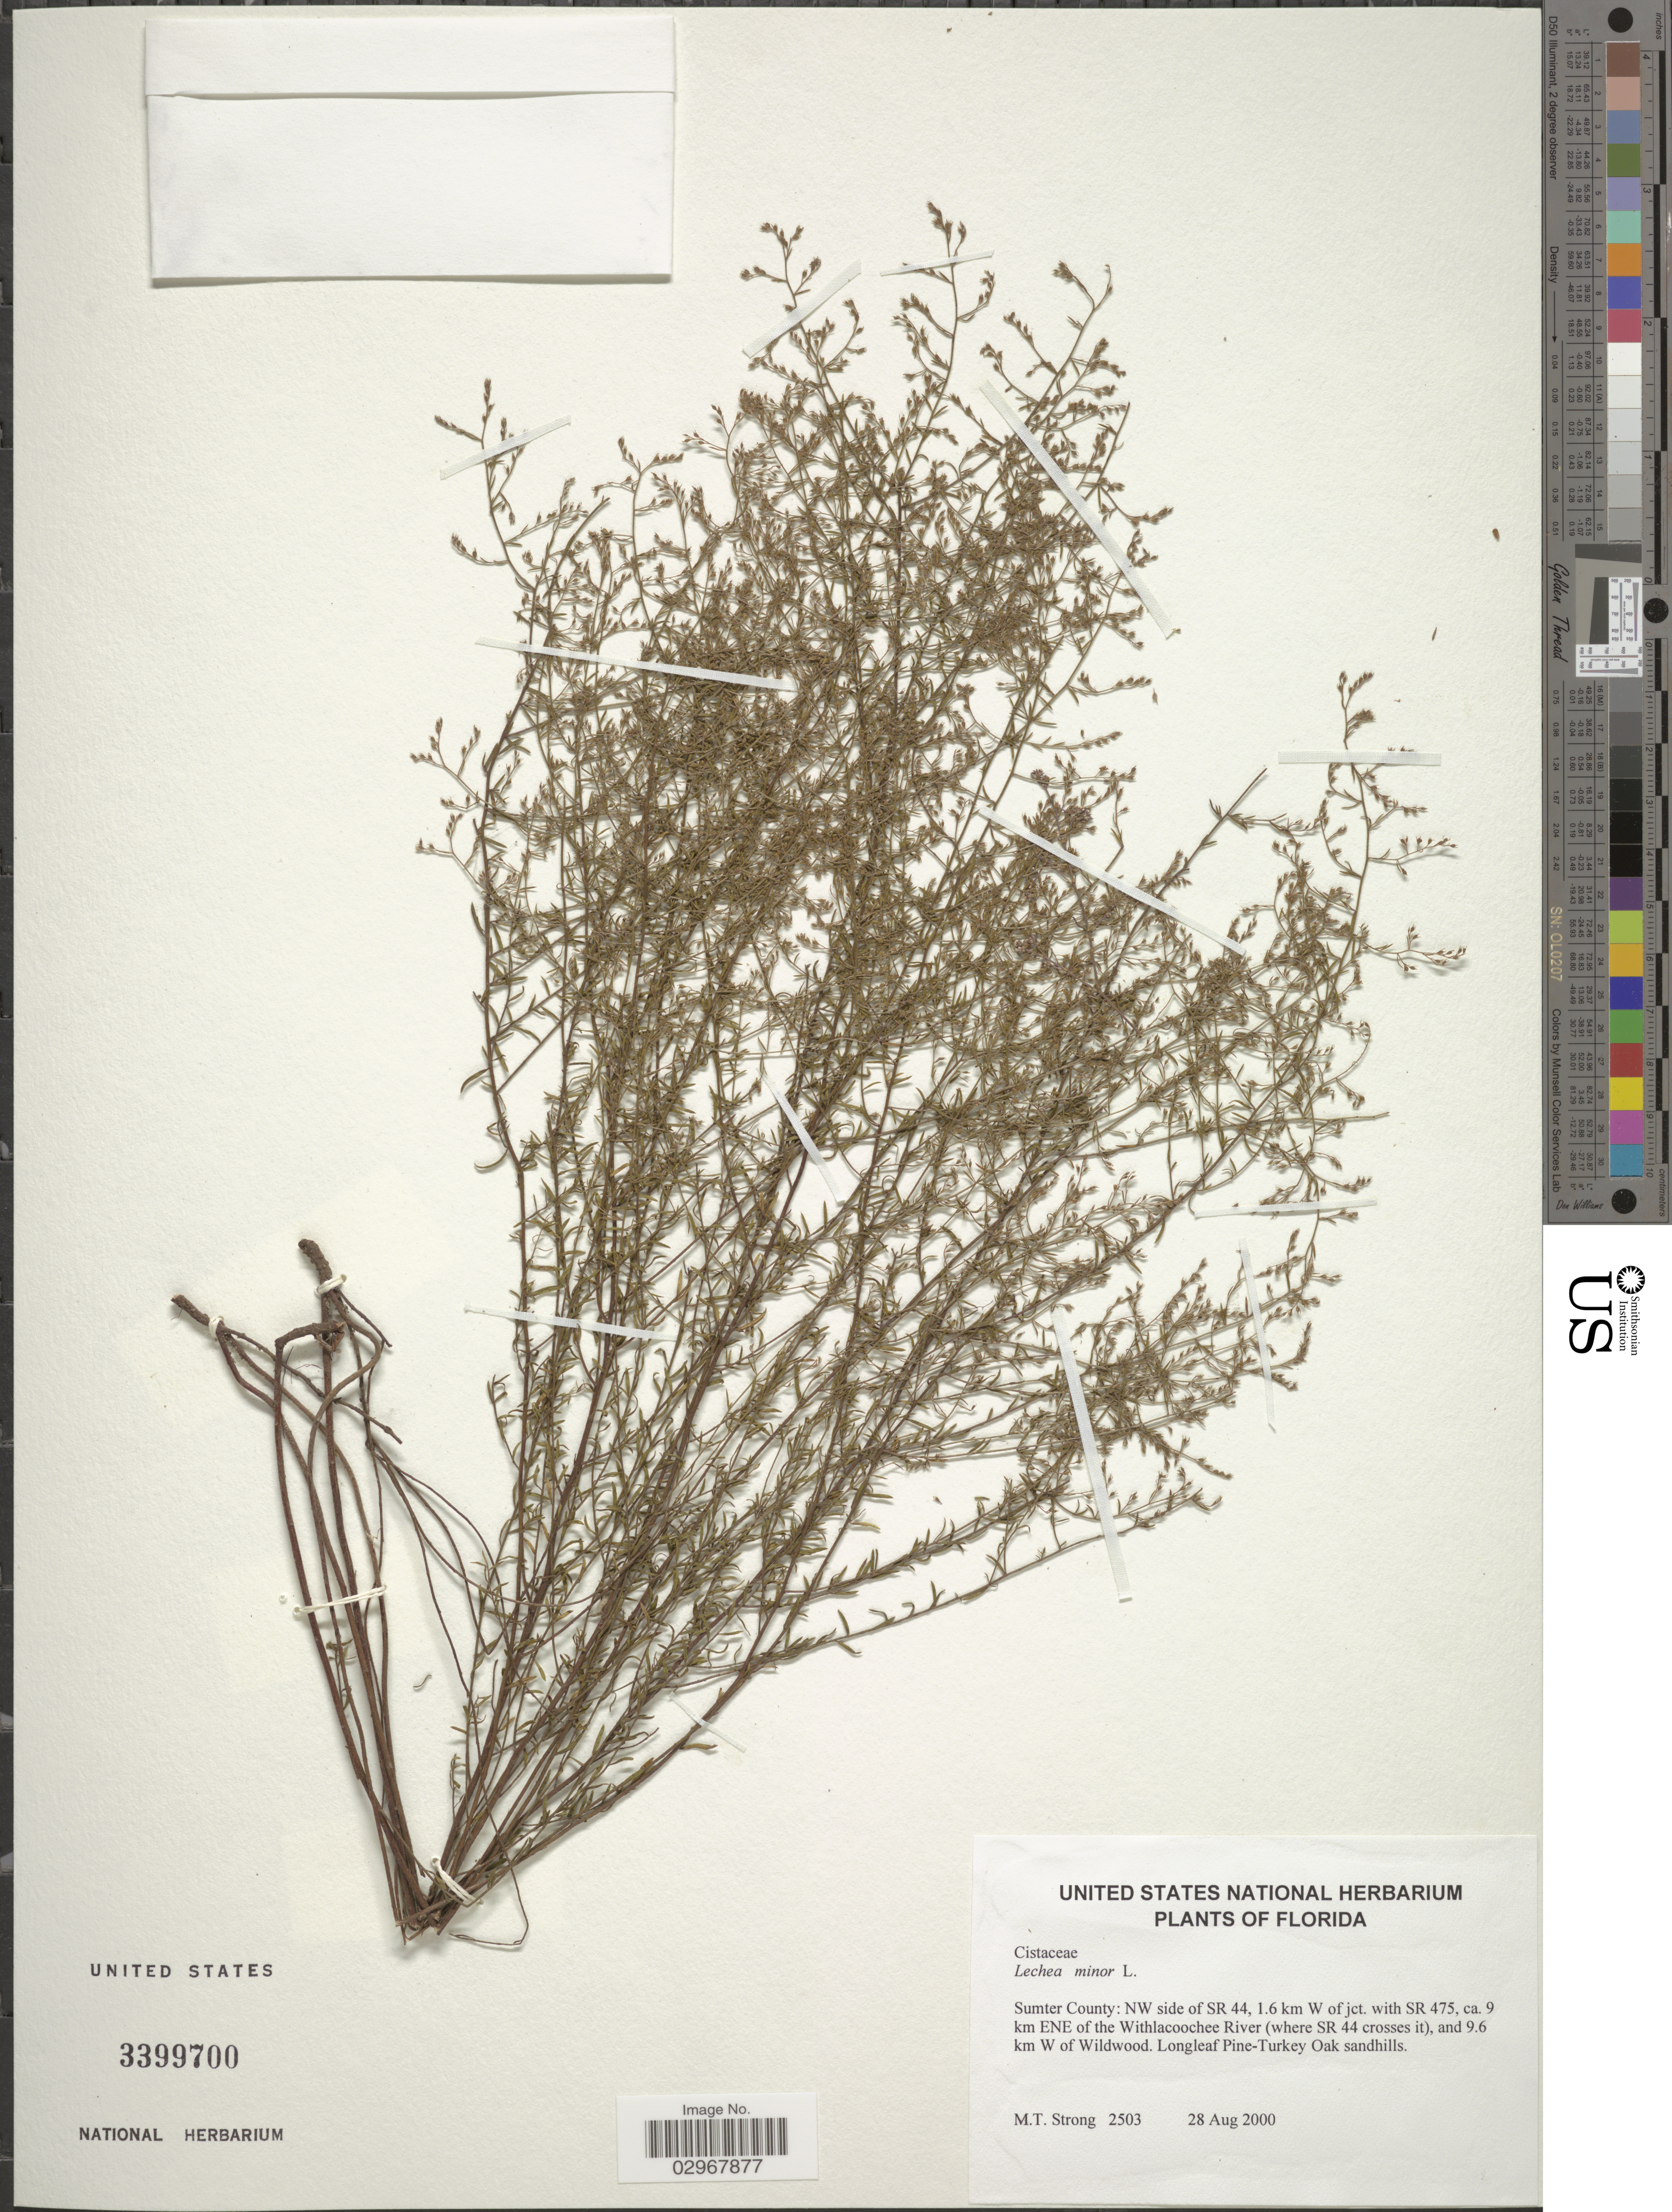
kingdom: Plantae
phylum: Tracheophyta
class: Magnoliopsida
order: Malvales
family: Cistaceae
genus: Lechea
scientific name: Lechea minor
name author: L.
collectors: M. T. Strong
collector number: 2503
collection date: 2000-08-28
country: United States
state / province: Florida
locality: Sumter County: NW side of SR 44, 1.6 km W of jct. with SR 475, ca. 9 km ENE of the Withlacoochee River (where SR 44 crosses it), and 9.6 km W of Wildwood. Longleaf Pine-Turkey Oak sandhills.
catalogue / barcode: US 3399700